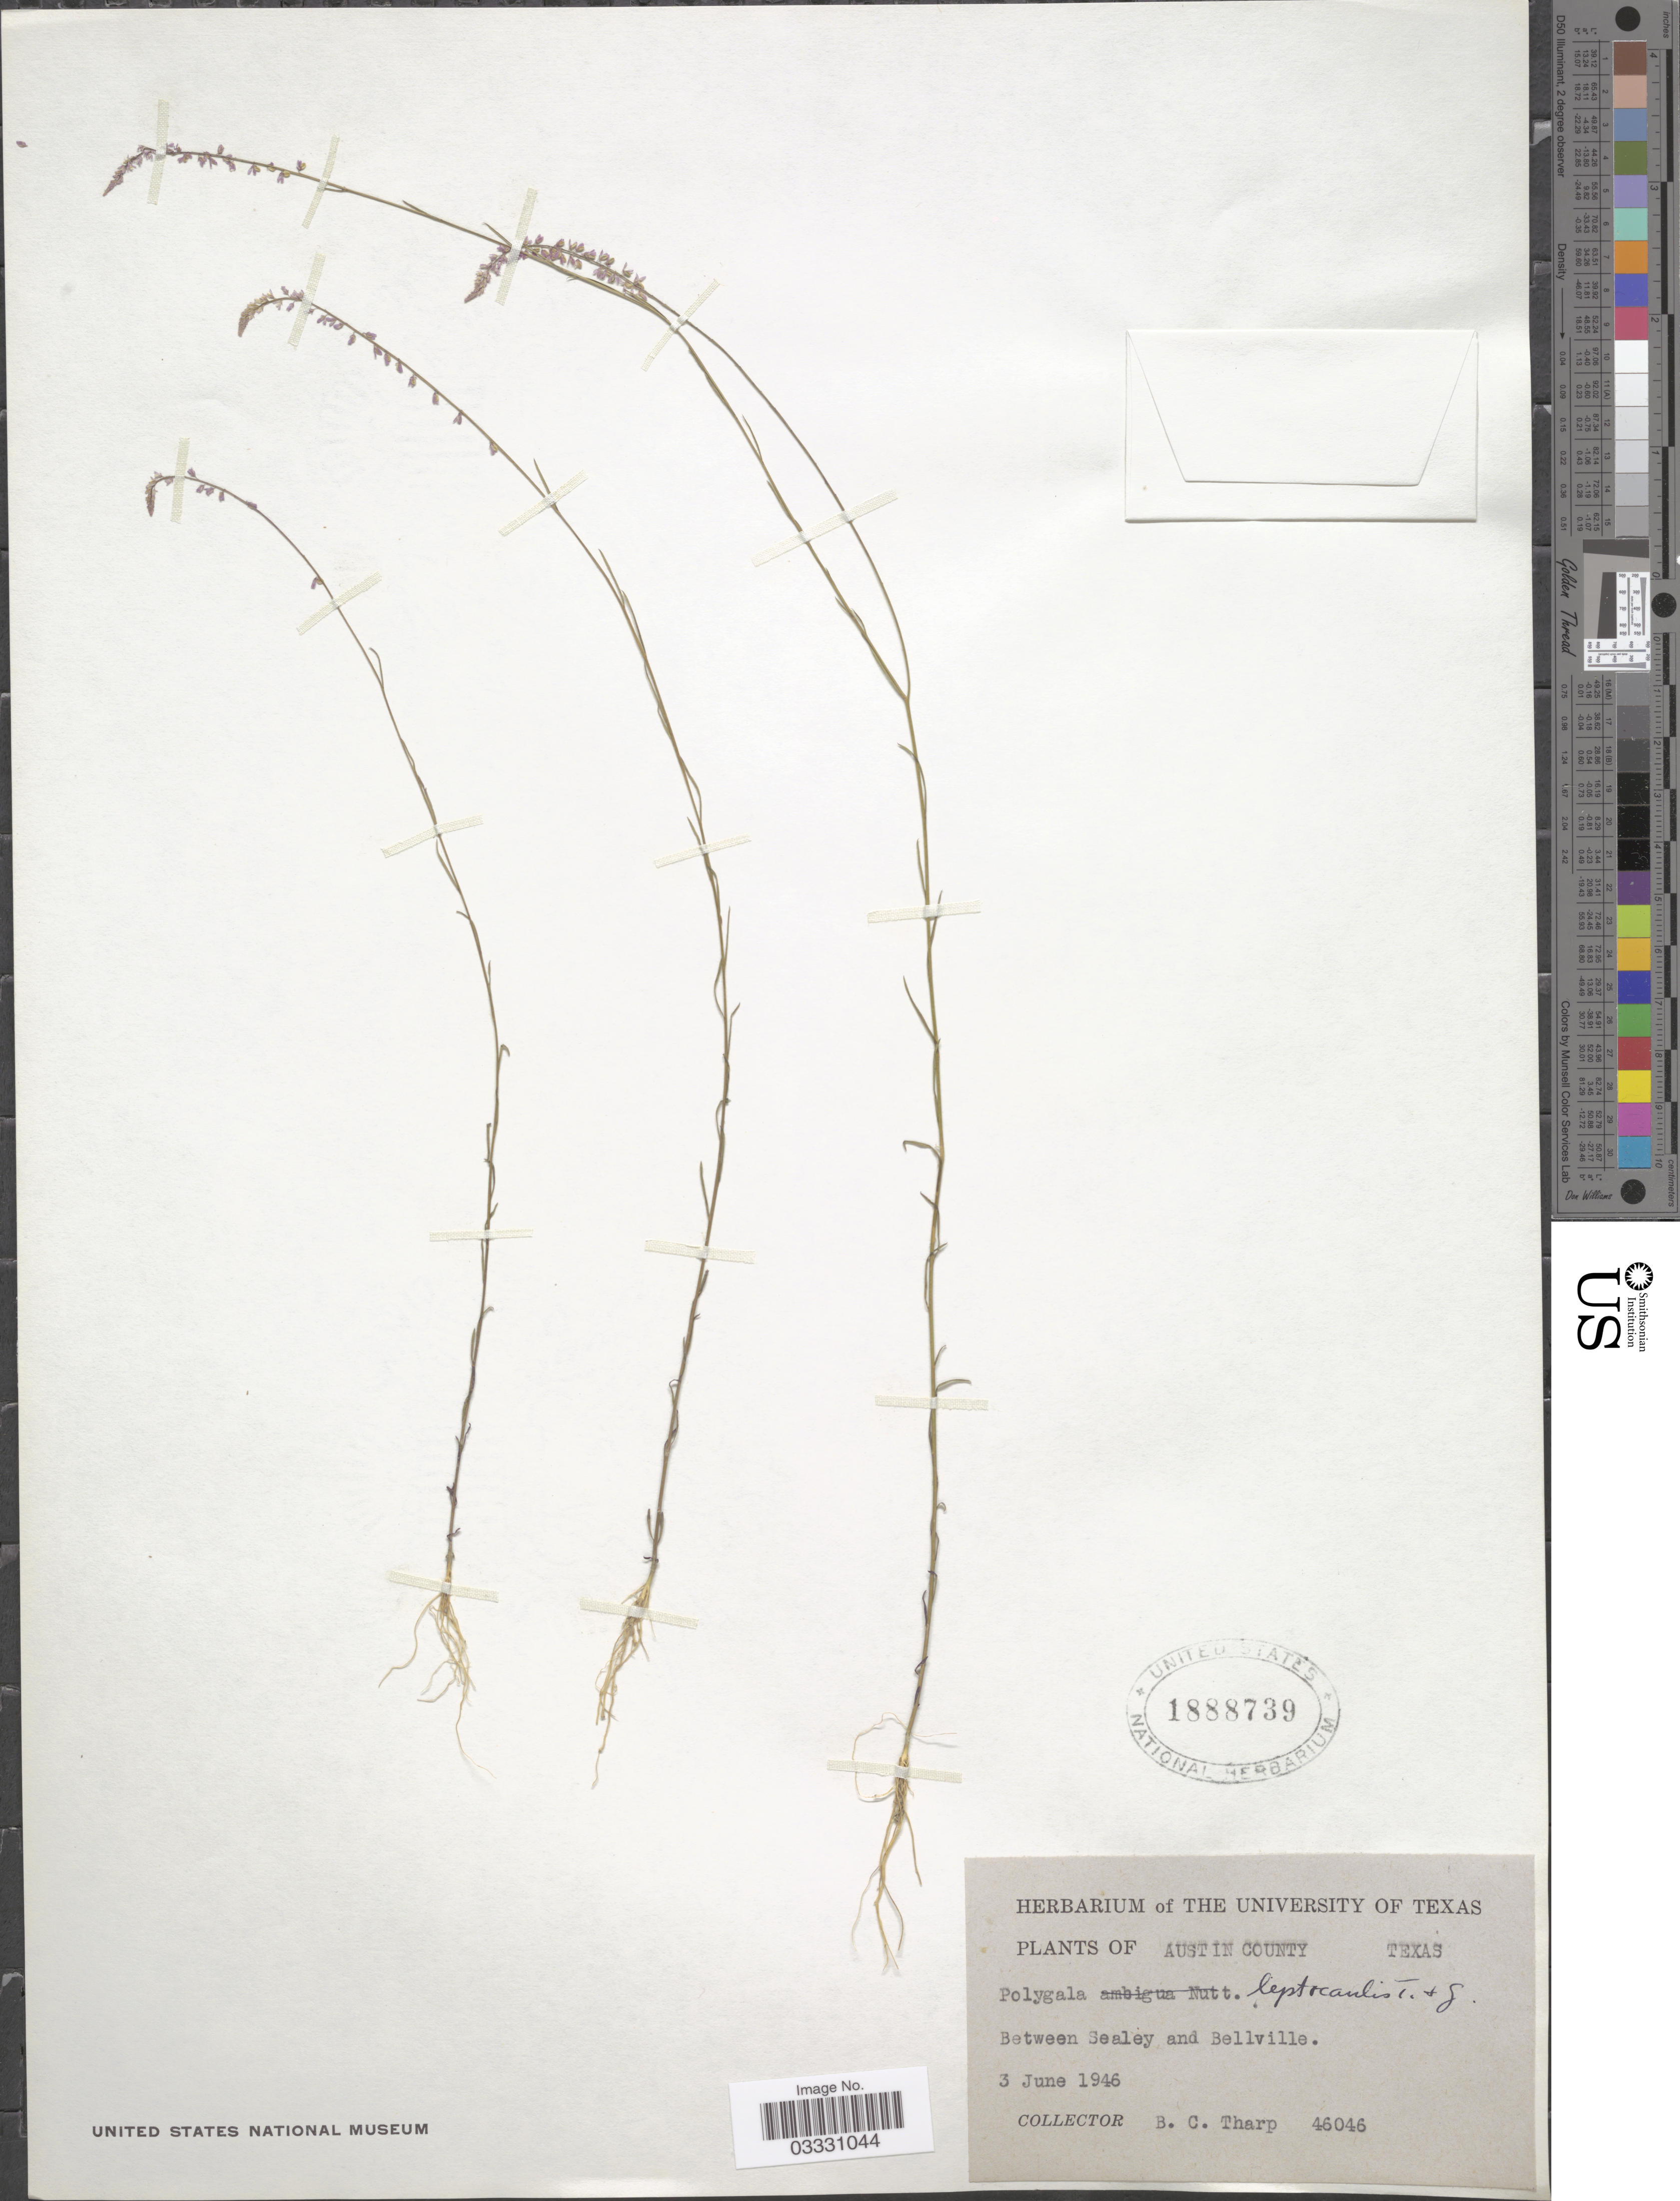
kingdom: Plantae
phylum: Tracheophyta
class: Magnoliopsida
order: Fabales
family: Polygalaceae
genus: Polygala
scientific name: Polygala leptocaulis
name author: Torr. & A. Gray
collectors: B. C. Tharp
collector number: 46046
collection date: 1946-06-03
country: United States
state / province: Texas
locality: Austin County. Between Sealey and Bellville.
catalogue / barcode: US 1888739